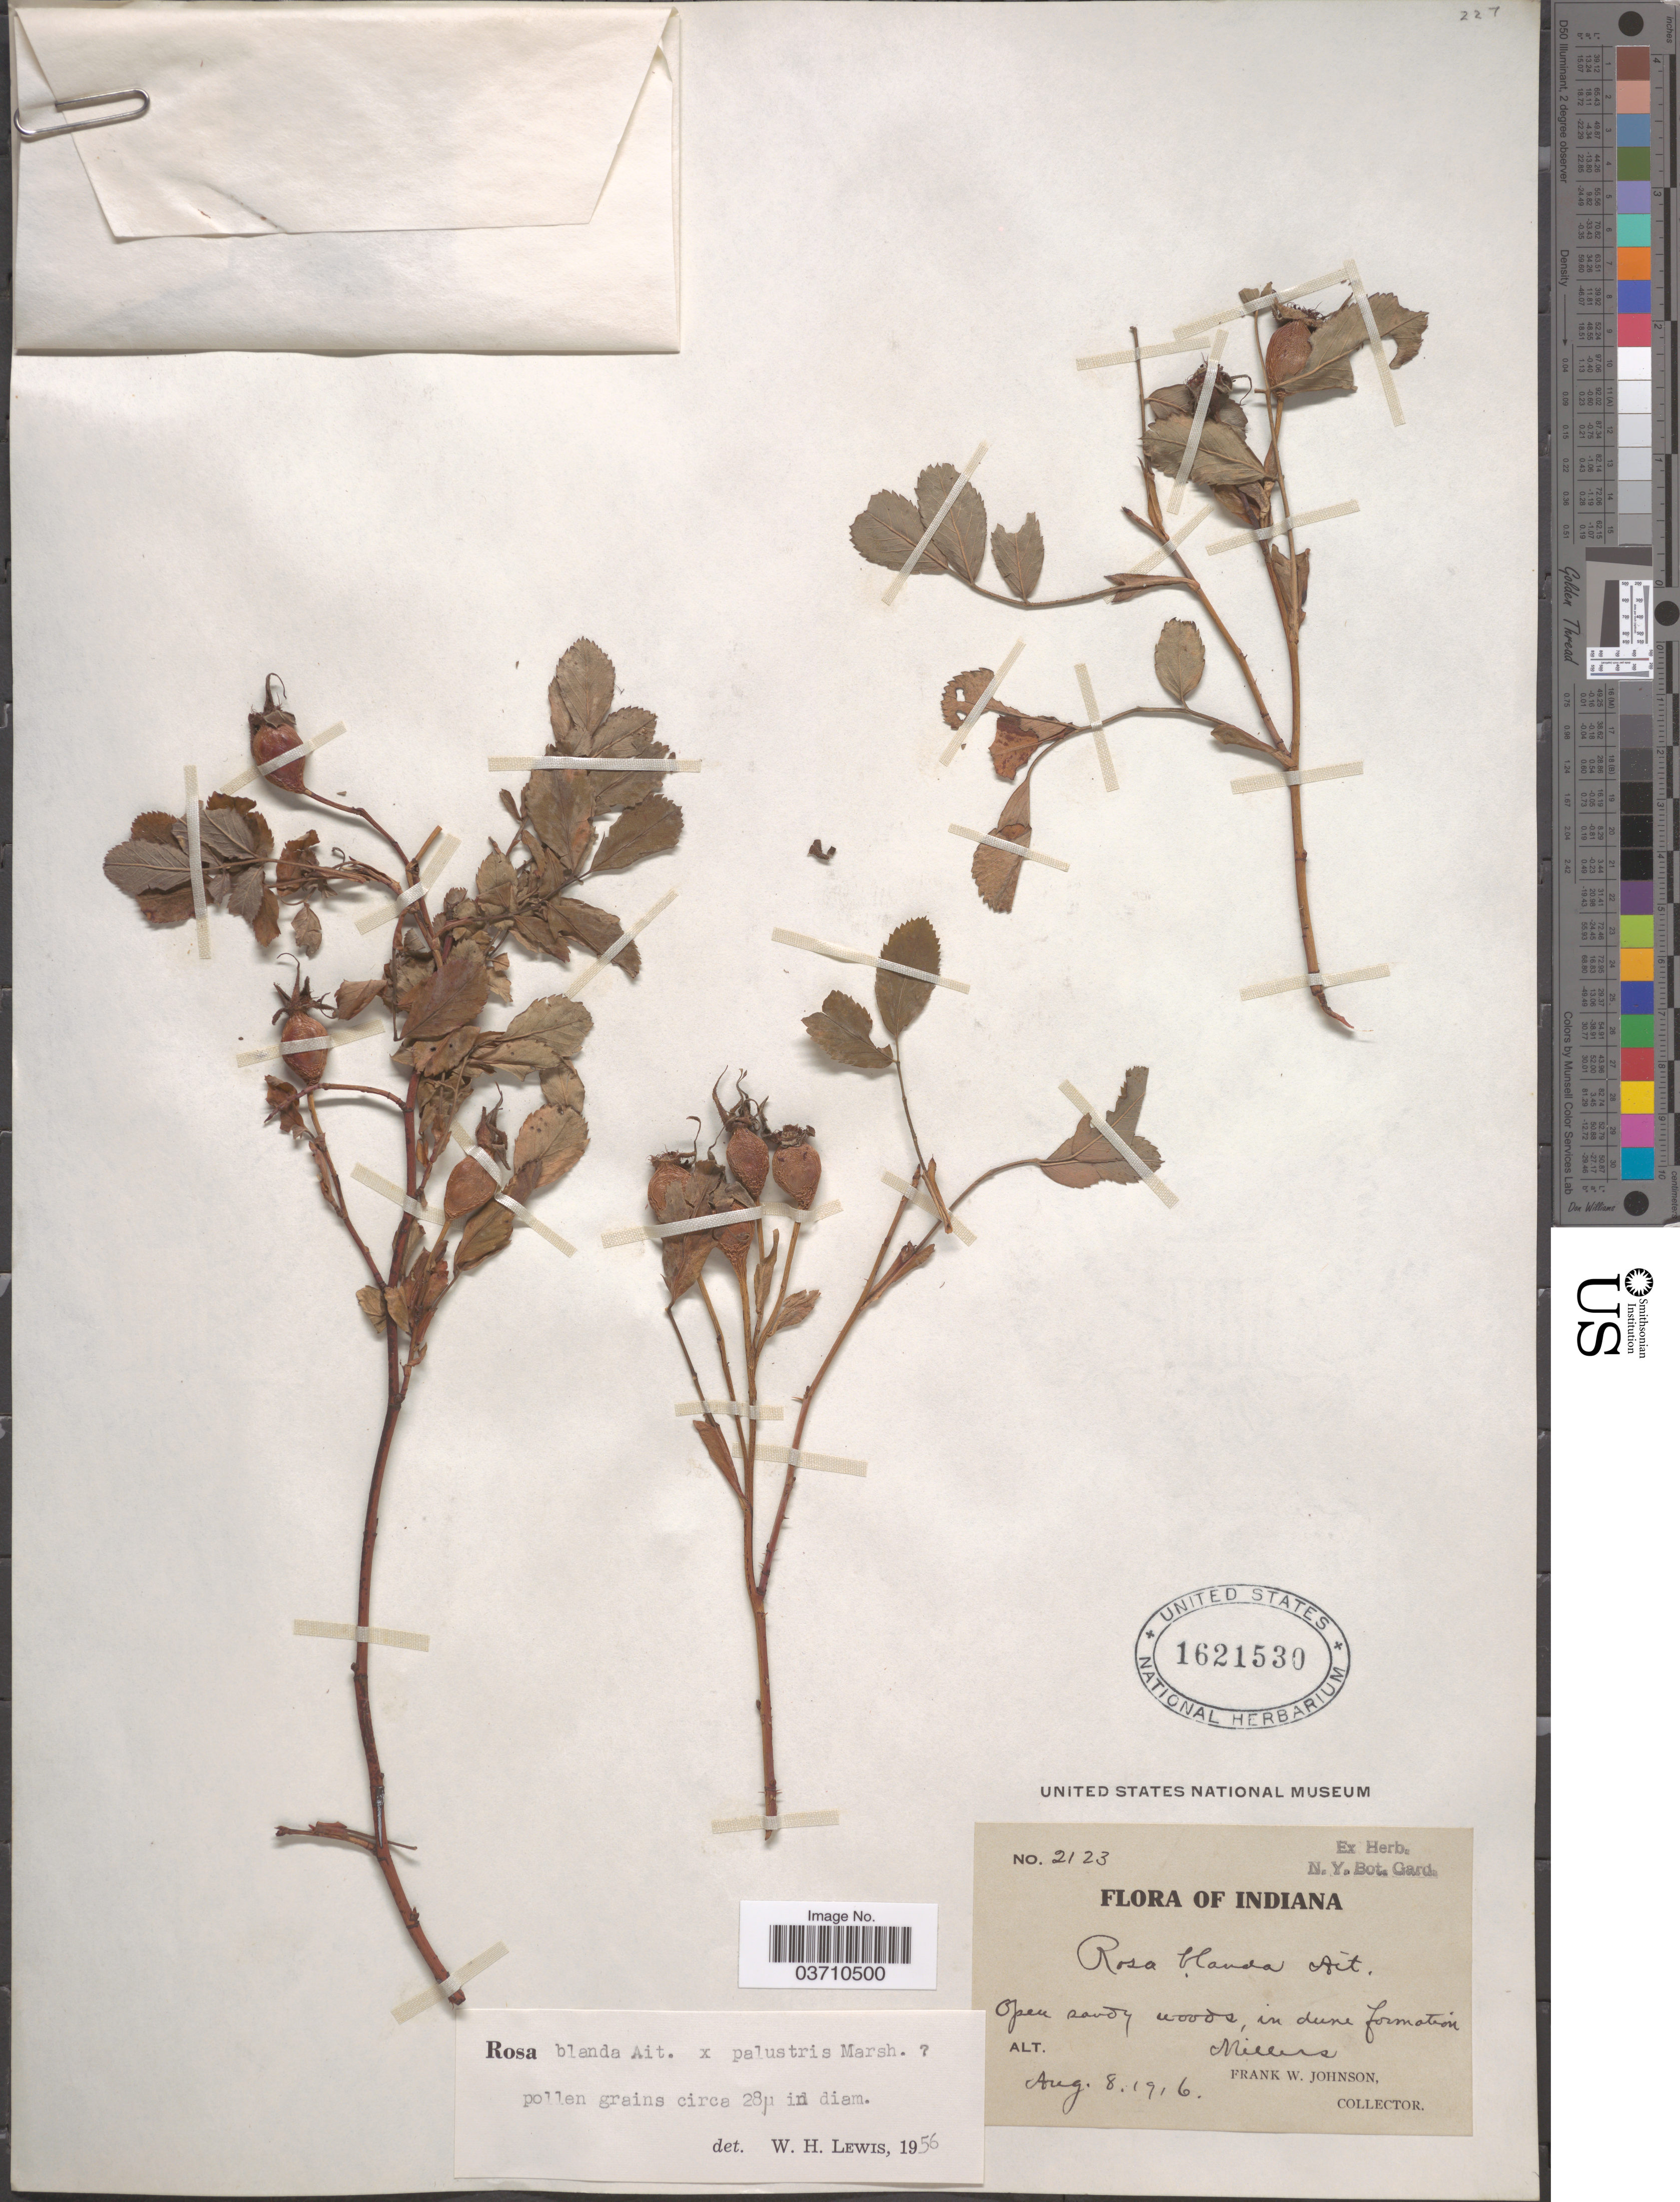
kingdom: Plantae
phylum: Tracheophyta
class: Magnoliopsida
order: Rosales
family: Rosaceae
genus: Rosa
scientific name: Rosa blanda x R. palustris Marshall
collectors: F. W. Johnson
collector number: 2123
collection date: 1916-08-08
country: United States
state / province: Indiana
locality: Millers.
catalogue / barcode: US 1621530